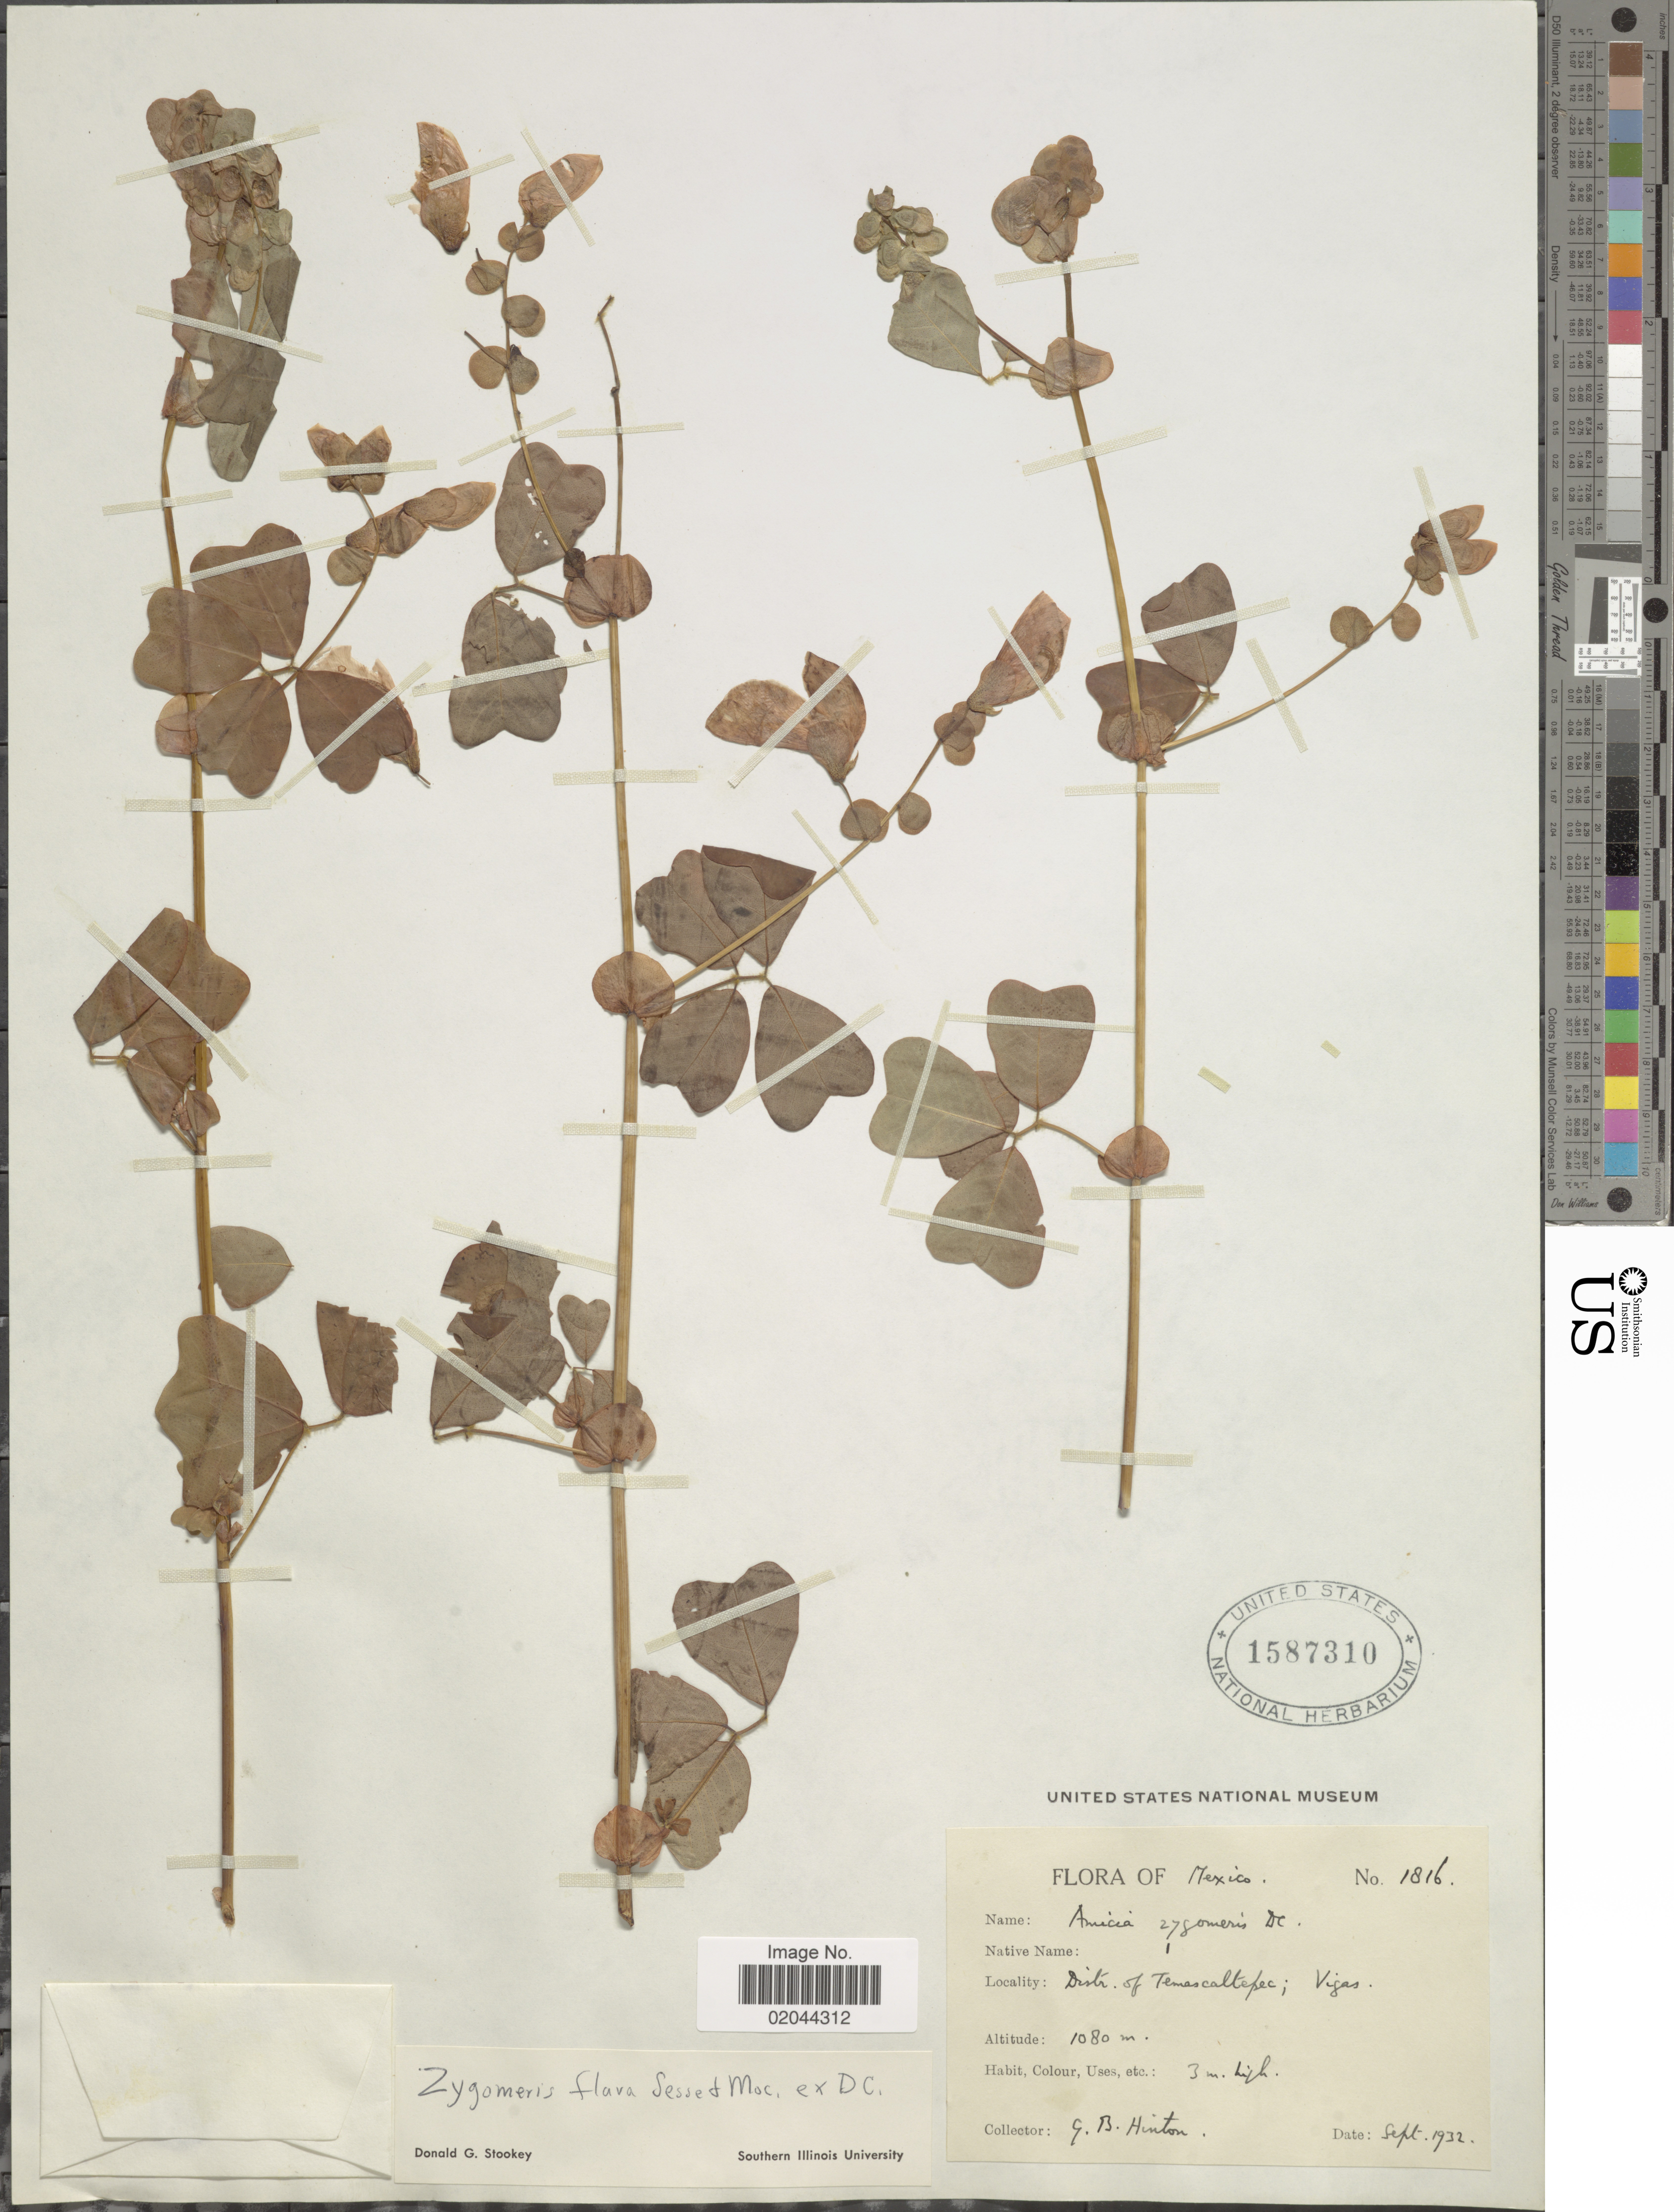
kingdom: Plantae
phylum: Tracheophyta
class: Magnoliopsida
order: Fabales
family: Fabaceae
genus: Amicia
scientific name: Amicia zygomeris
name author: DC.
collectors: G. B. Hinton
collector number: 1816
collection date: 1932-09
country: Mexico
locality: Distr. of Temascaltepec; Vigas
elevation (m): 1080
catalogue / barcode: US 1587310